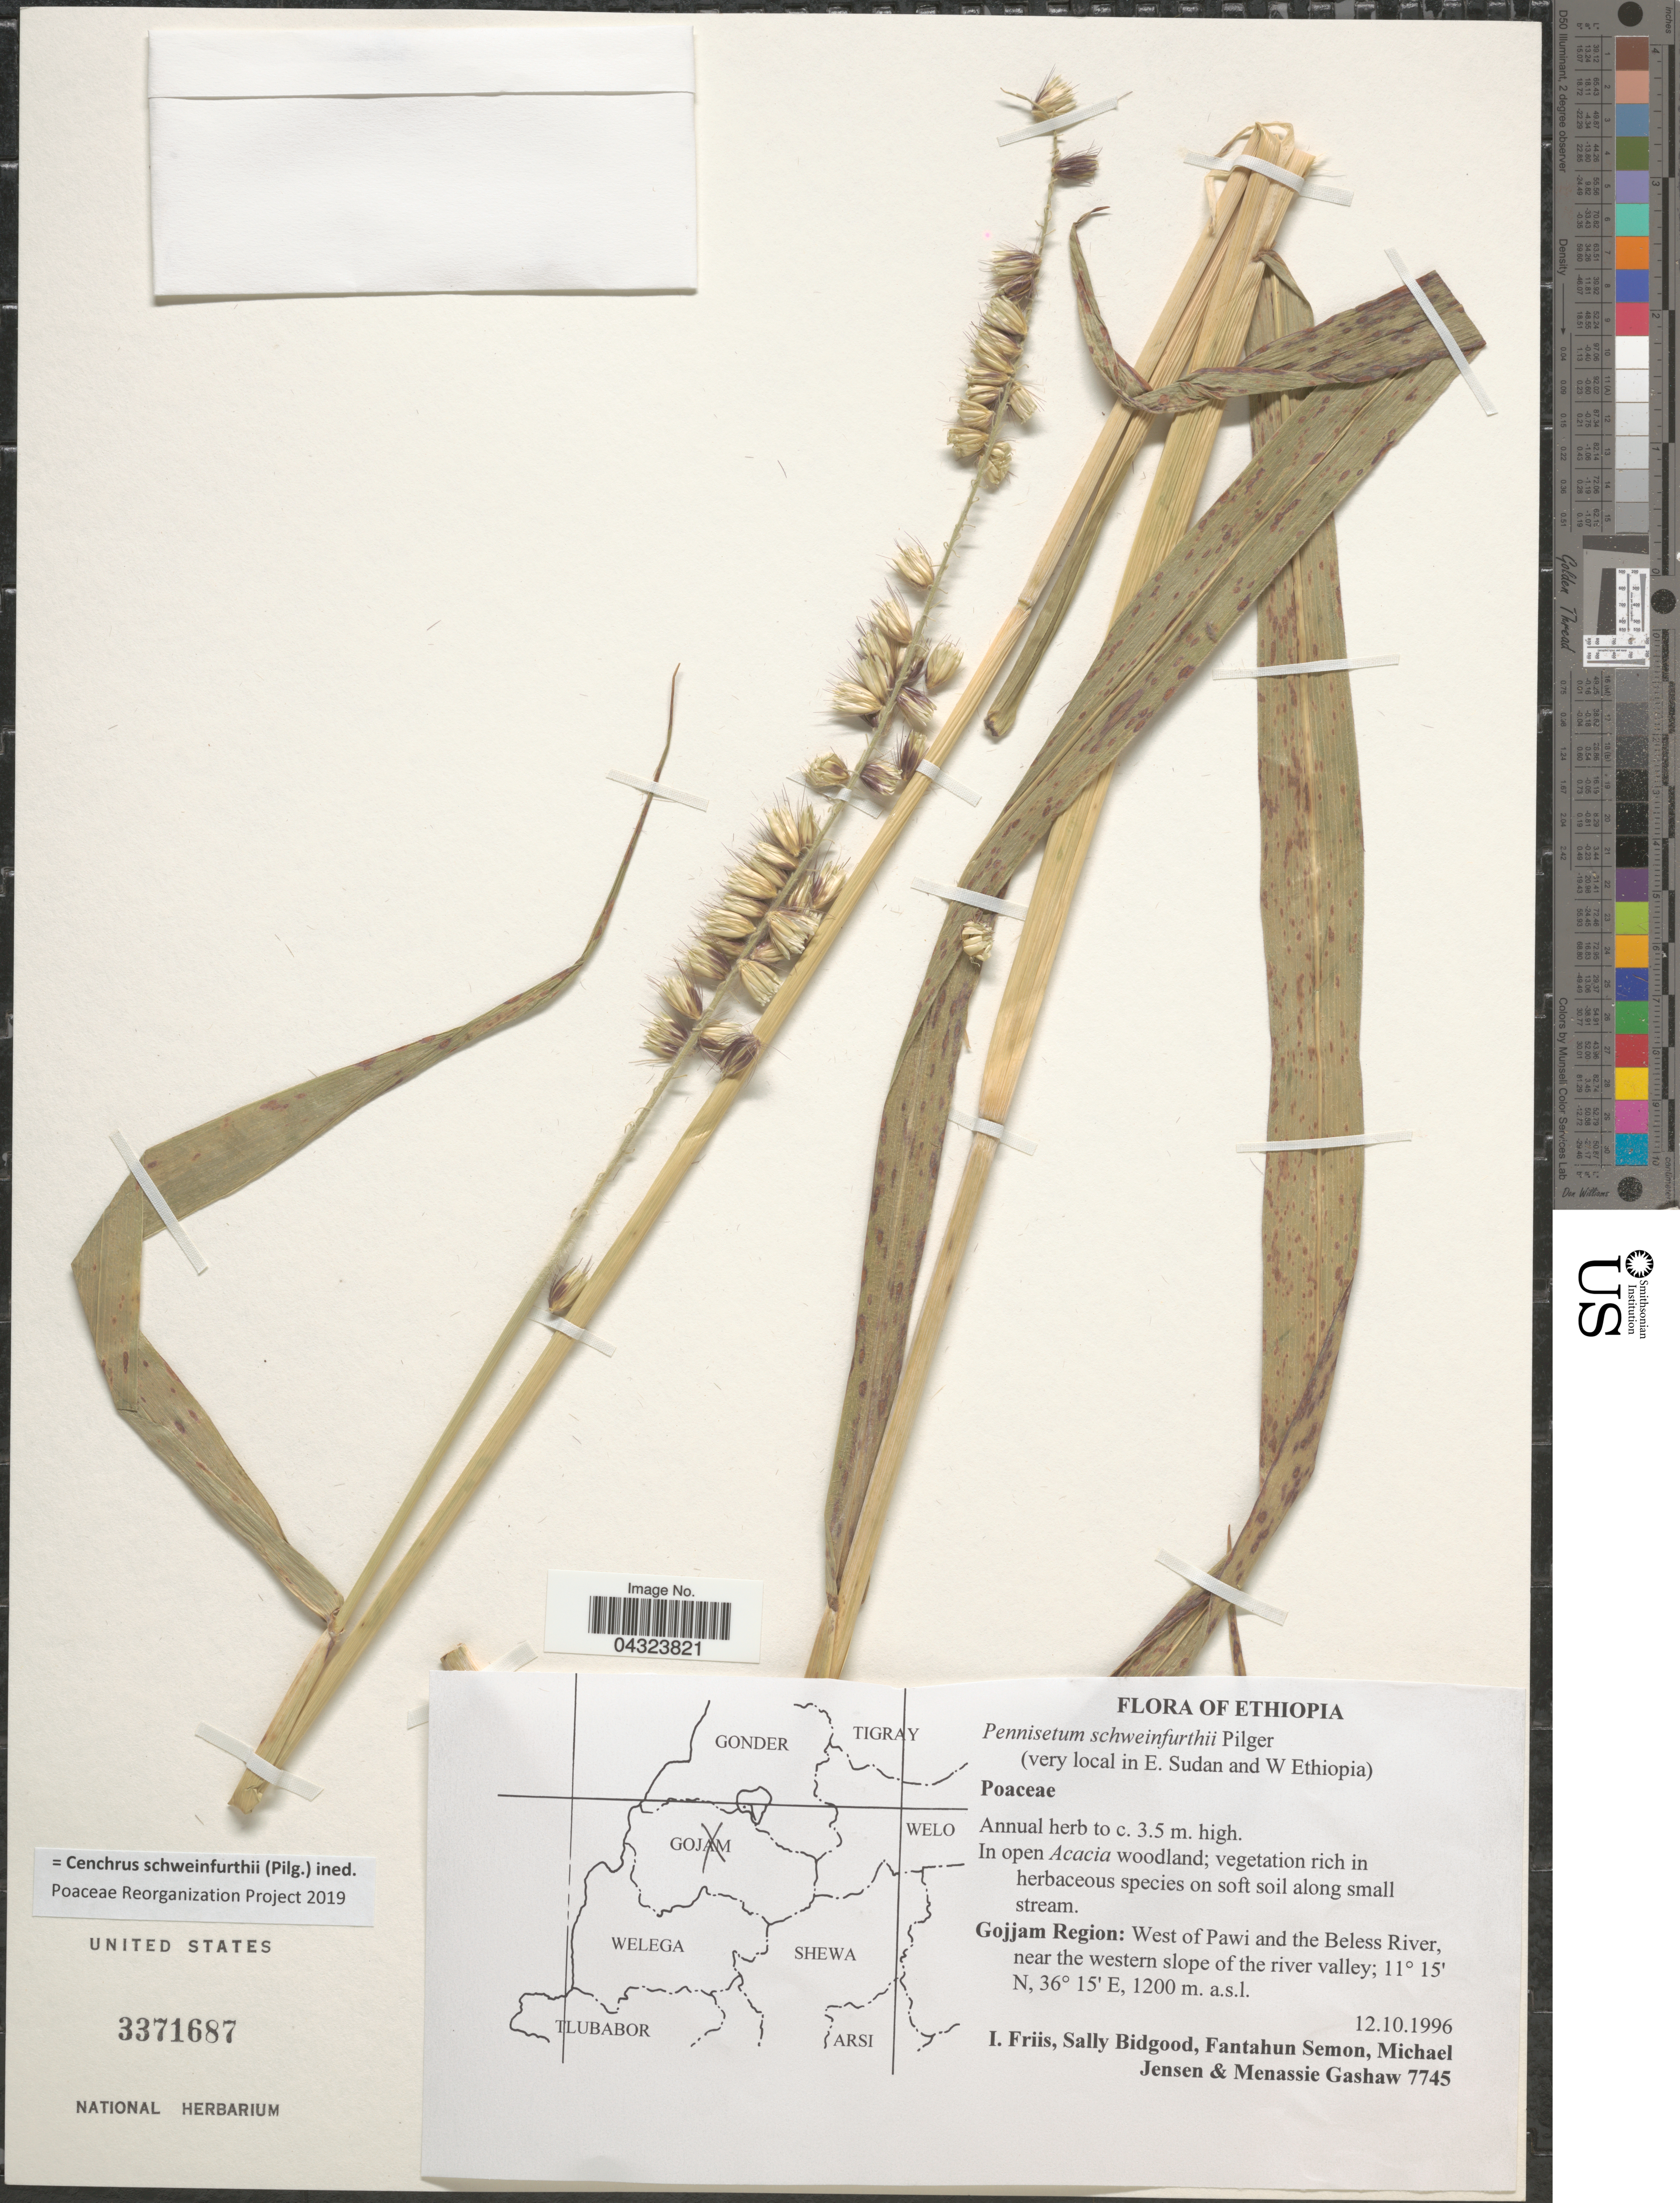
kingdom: Plantae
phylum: Tracheophyta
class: Liliopsida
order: Poales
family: Poaceae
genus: Cenchrus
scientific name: Cenchrus schweinfurthi (Pilg.) ined. PRP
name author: (Pilg.)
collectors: I. Friis, S. Bidgood, F. Semon, M. Jensen & M. Gashaw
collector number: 7745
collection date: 1996-10-12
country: Ethiopia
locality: Gojjan Region: West of Pawi and the Beless River near the western slope of the river valley.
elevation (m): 1200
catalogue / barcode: US 3371687